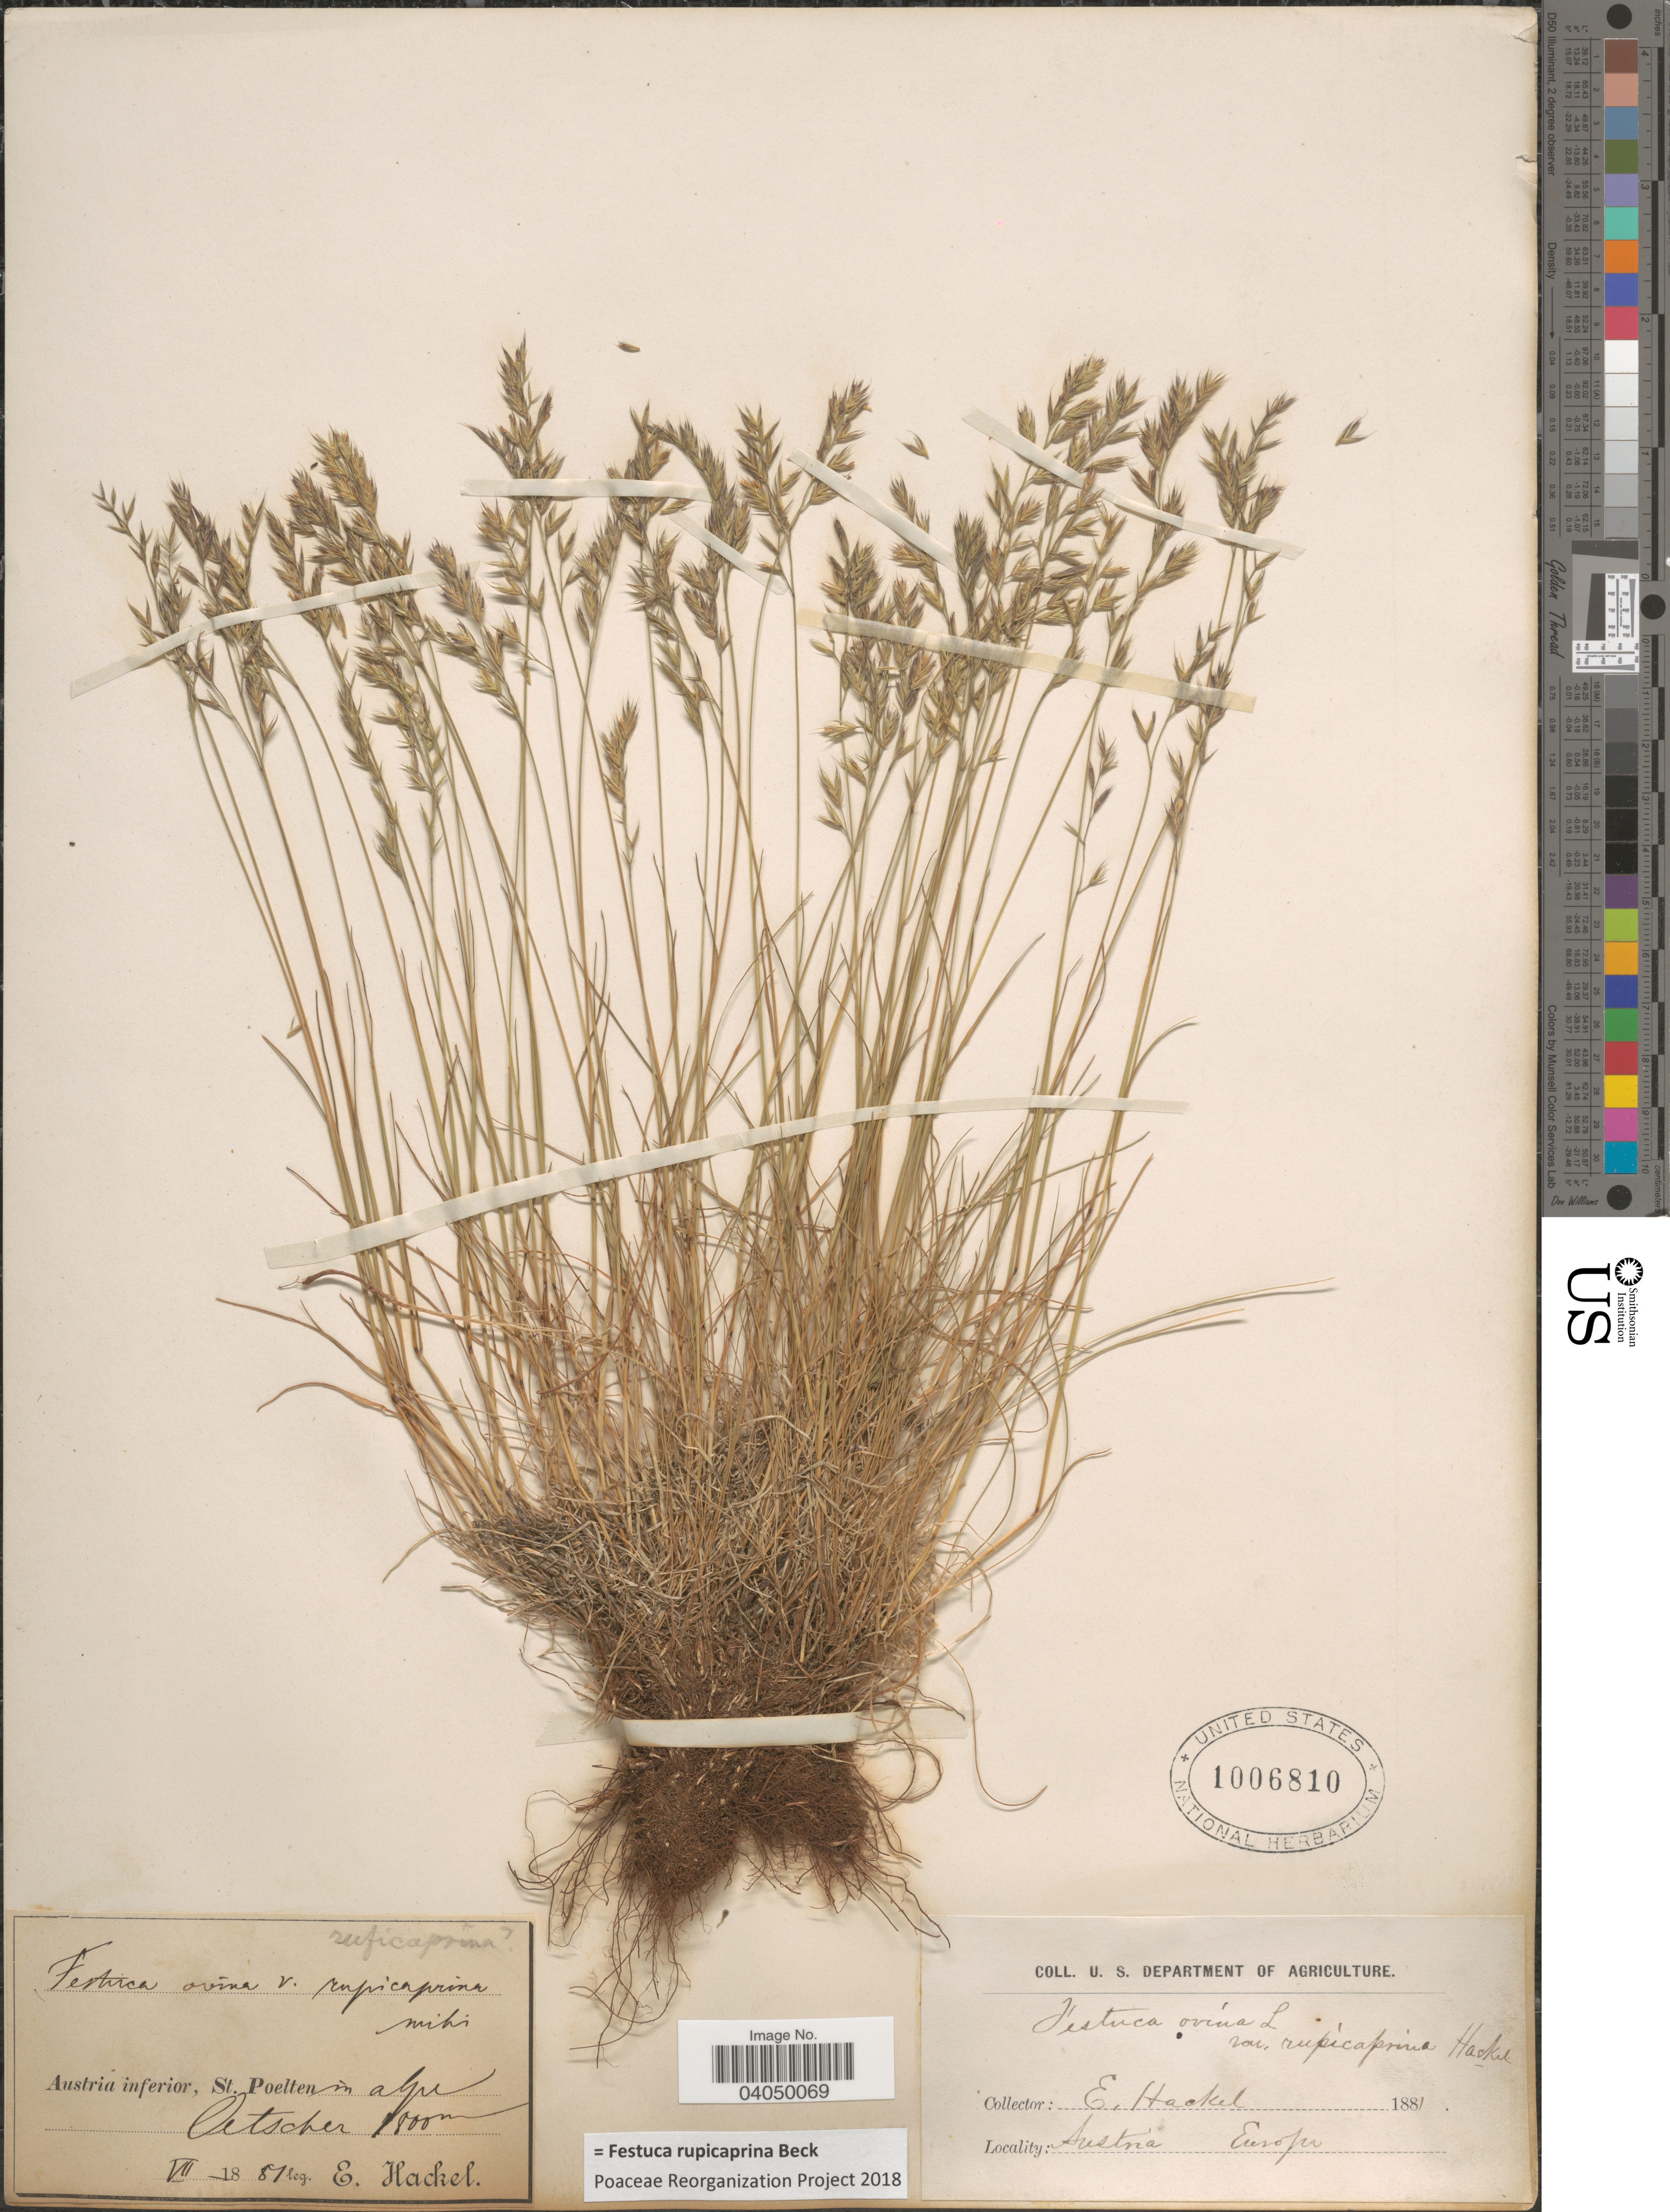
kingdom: Plantae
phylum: Tracheophyta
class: Liliopsida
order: Poales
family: Poaceae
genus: Festuca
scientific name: Festuca rupicaprina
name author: Beck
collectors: E. Hackel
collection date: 1887-07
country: Austria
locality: Austria inferior, St. Poelten in alpe Oetscher.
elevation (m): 1800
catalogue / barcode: US 1006810